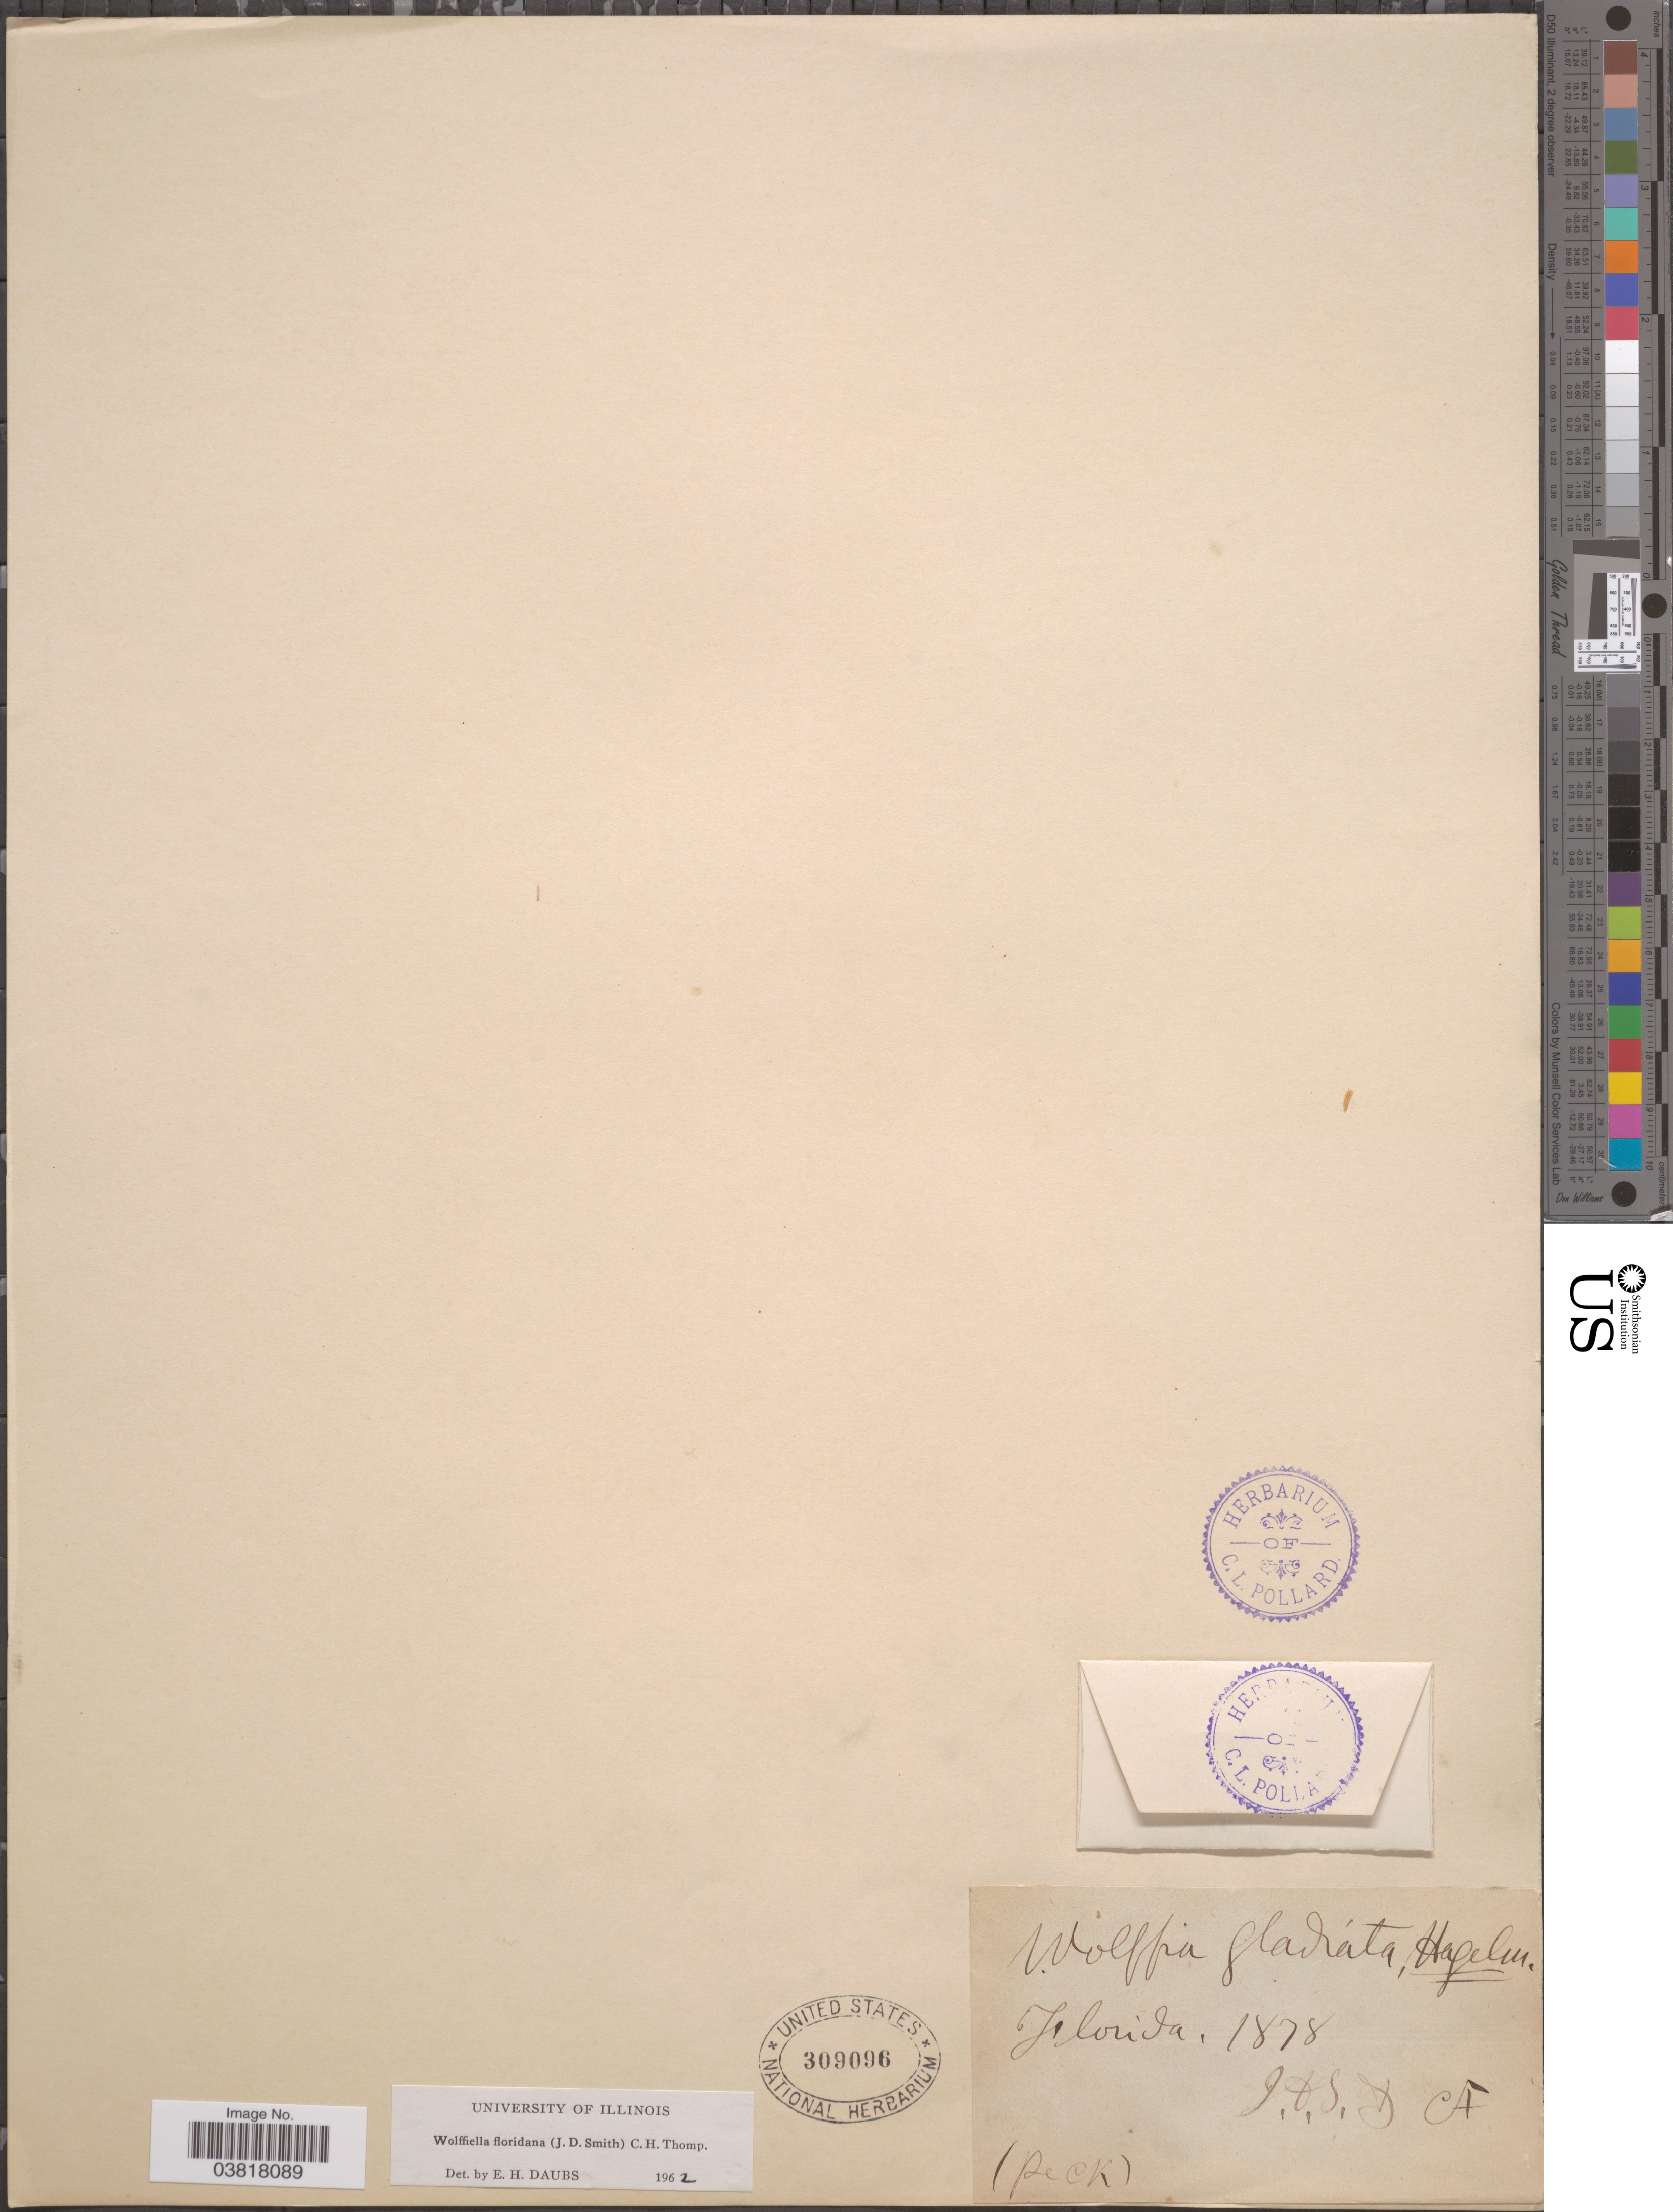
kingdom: Plantae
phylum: Tracheophyta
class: Liliopsida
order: Alismatales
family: Araceae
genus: Wolffiella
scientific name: Wolffiella floridana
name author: (Donn. Sm.) C.H. Thomps.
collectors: J. D. S.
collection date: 1878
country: United States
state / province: Florida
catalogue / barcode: US 309096